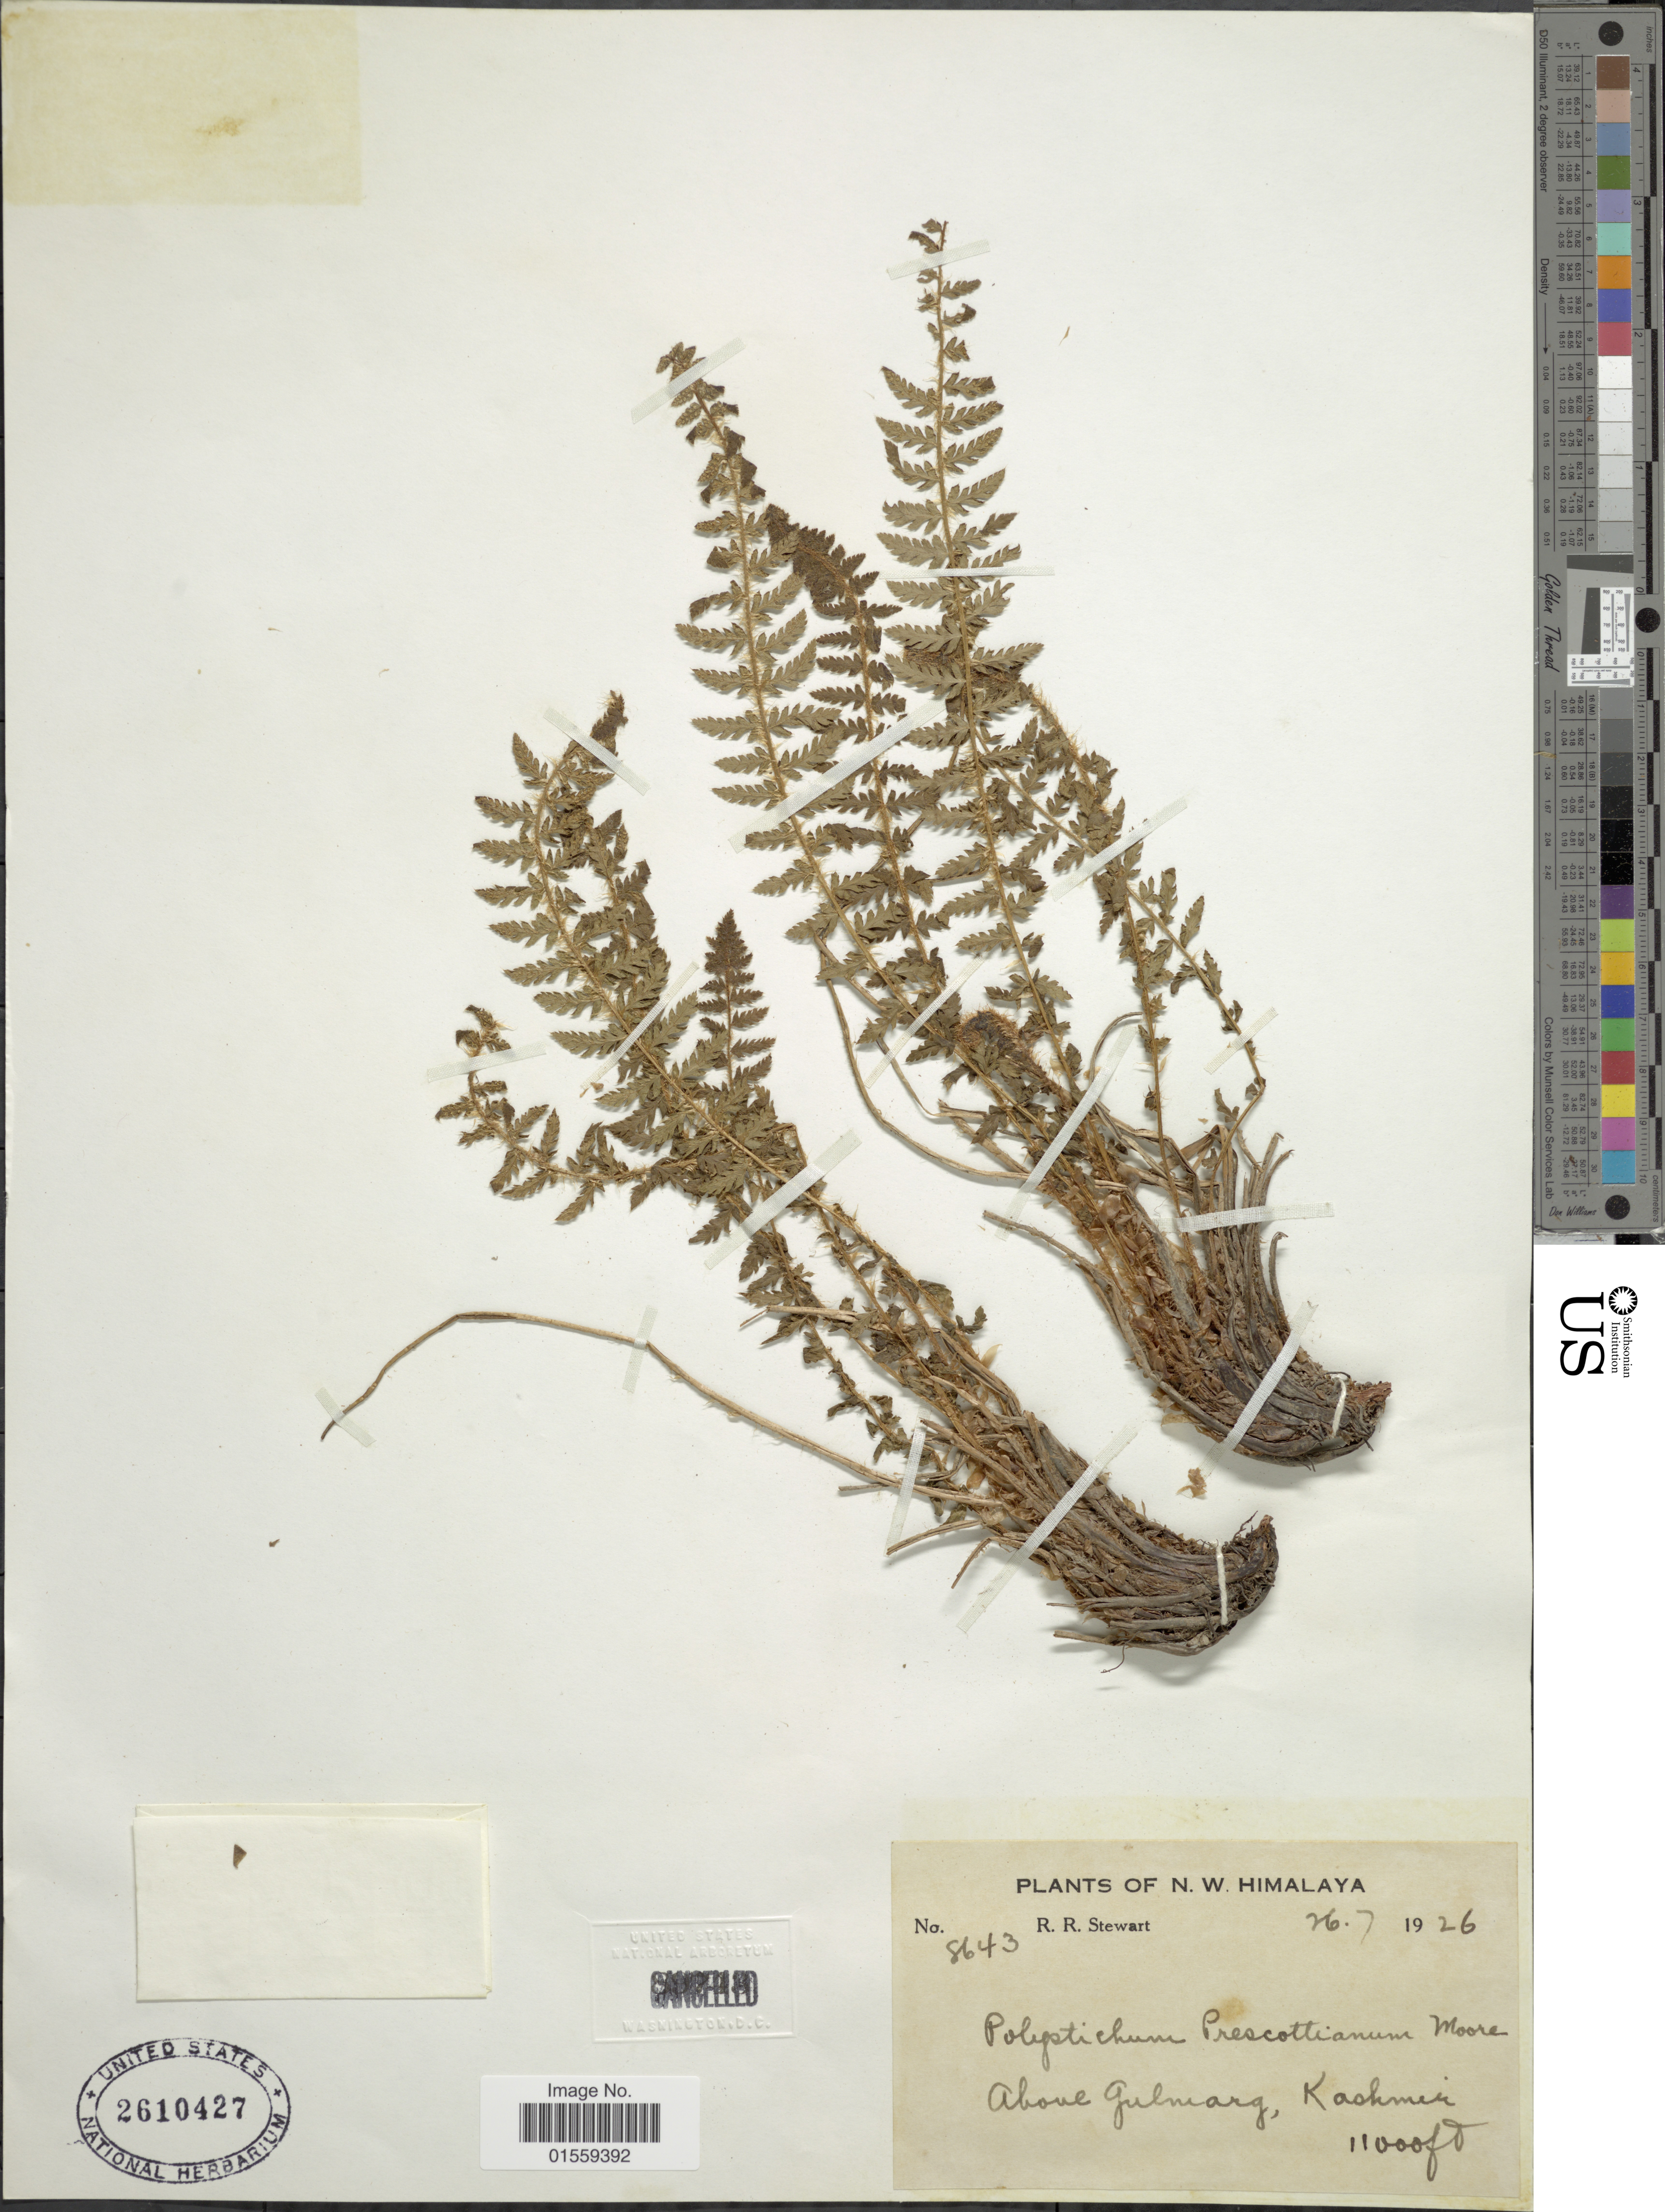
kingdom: Plantae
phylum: Tracheophyta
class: Polypodiopsida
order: Polypodiales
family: Dryopteridaceae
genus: Polystichum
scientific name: Polystichum prescottianum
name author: (Wall. ex Mett.) T. Moore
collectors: R. R. Stewart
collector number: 8643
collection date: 1926-07-26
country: India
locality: N. W. Himalaya, Above Gulmarg, Kashmir.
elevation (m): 3353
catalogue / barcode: US 2610427